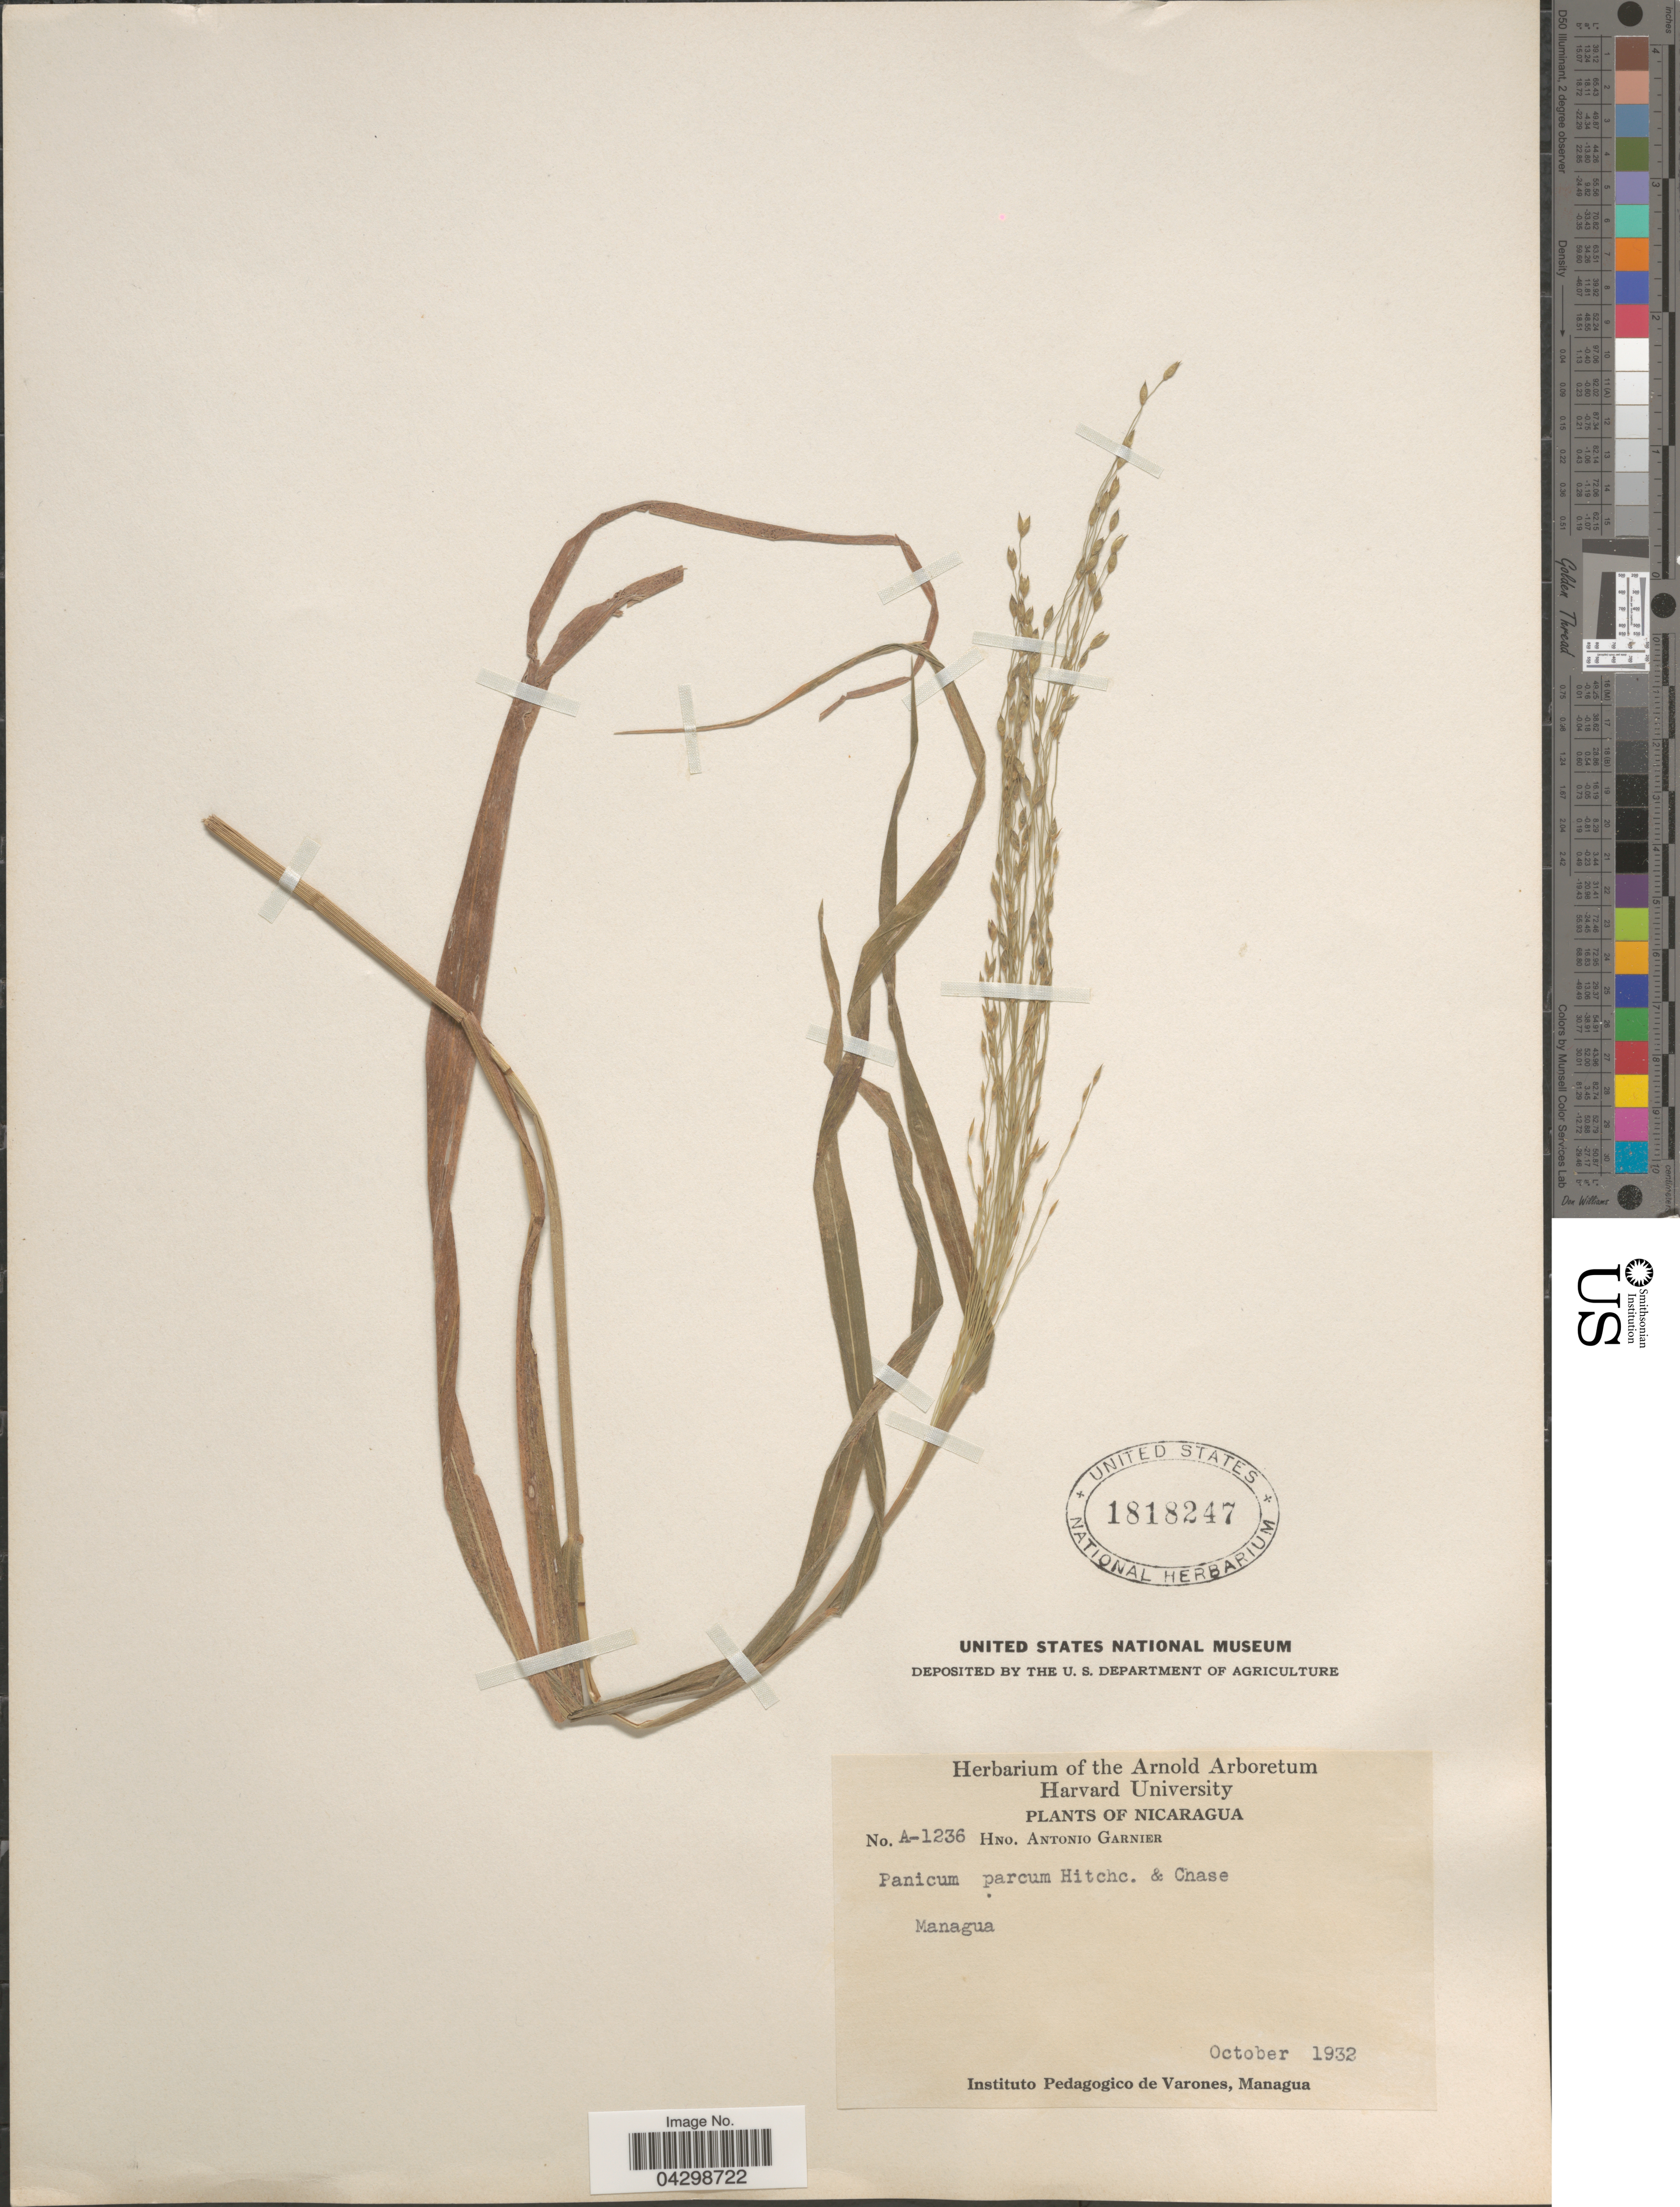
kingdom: Plantae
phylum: Tracheophyta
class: Liliopsida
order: Poales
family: Poaceae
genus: Panicum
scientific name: Panicum parcum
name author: Hitchc. & Chase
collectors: Bro. A. Garnier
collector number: A-1236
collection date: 1932-10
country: Nicaragua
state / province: Managua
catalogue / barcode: US 1818247